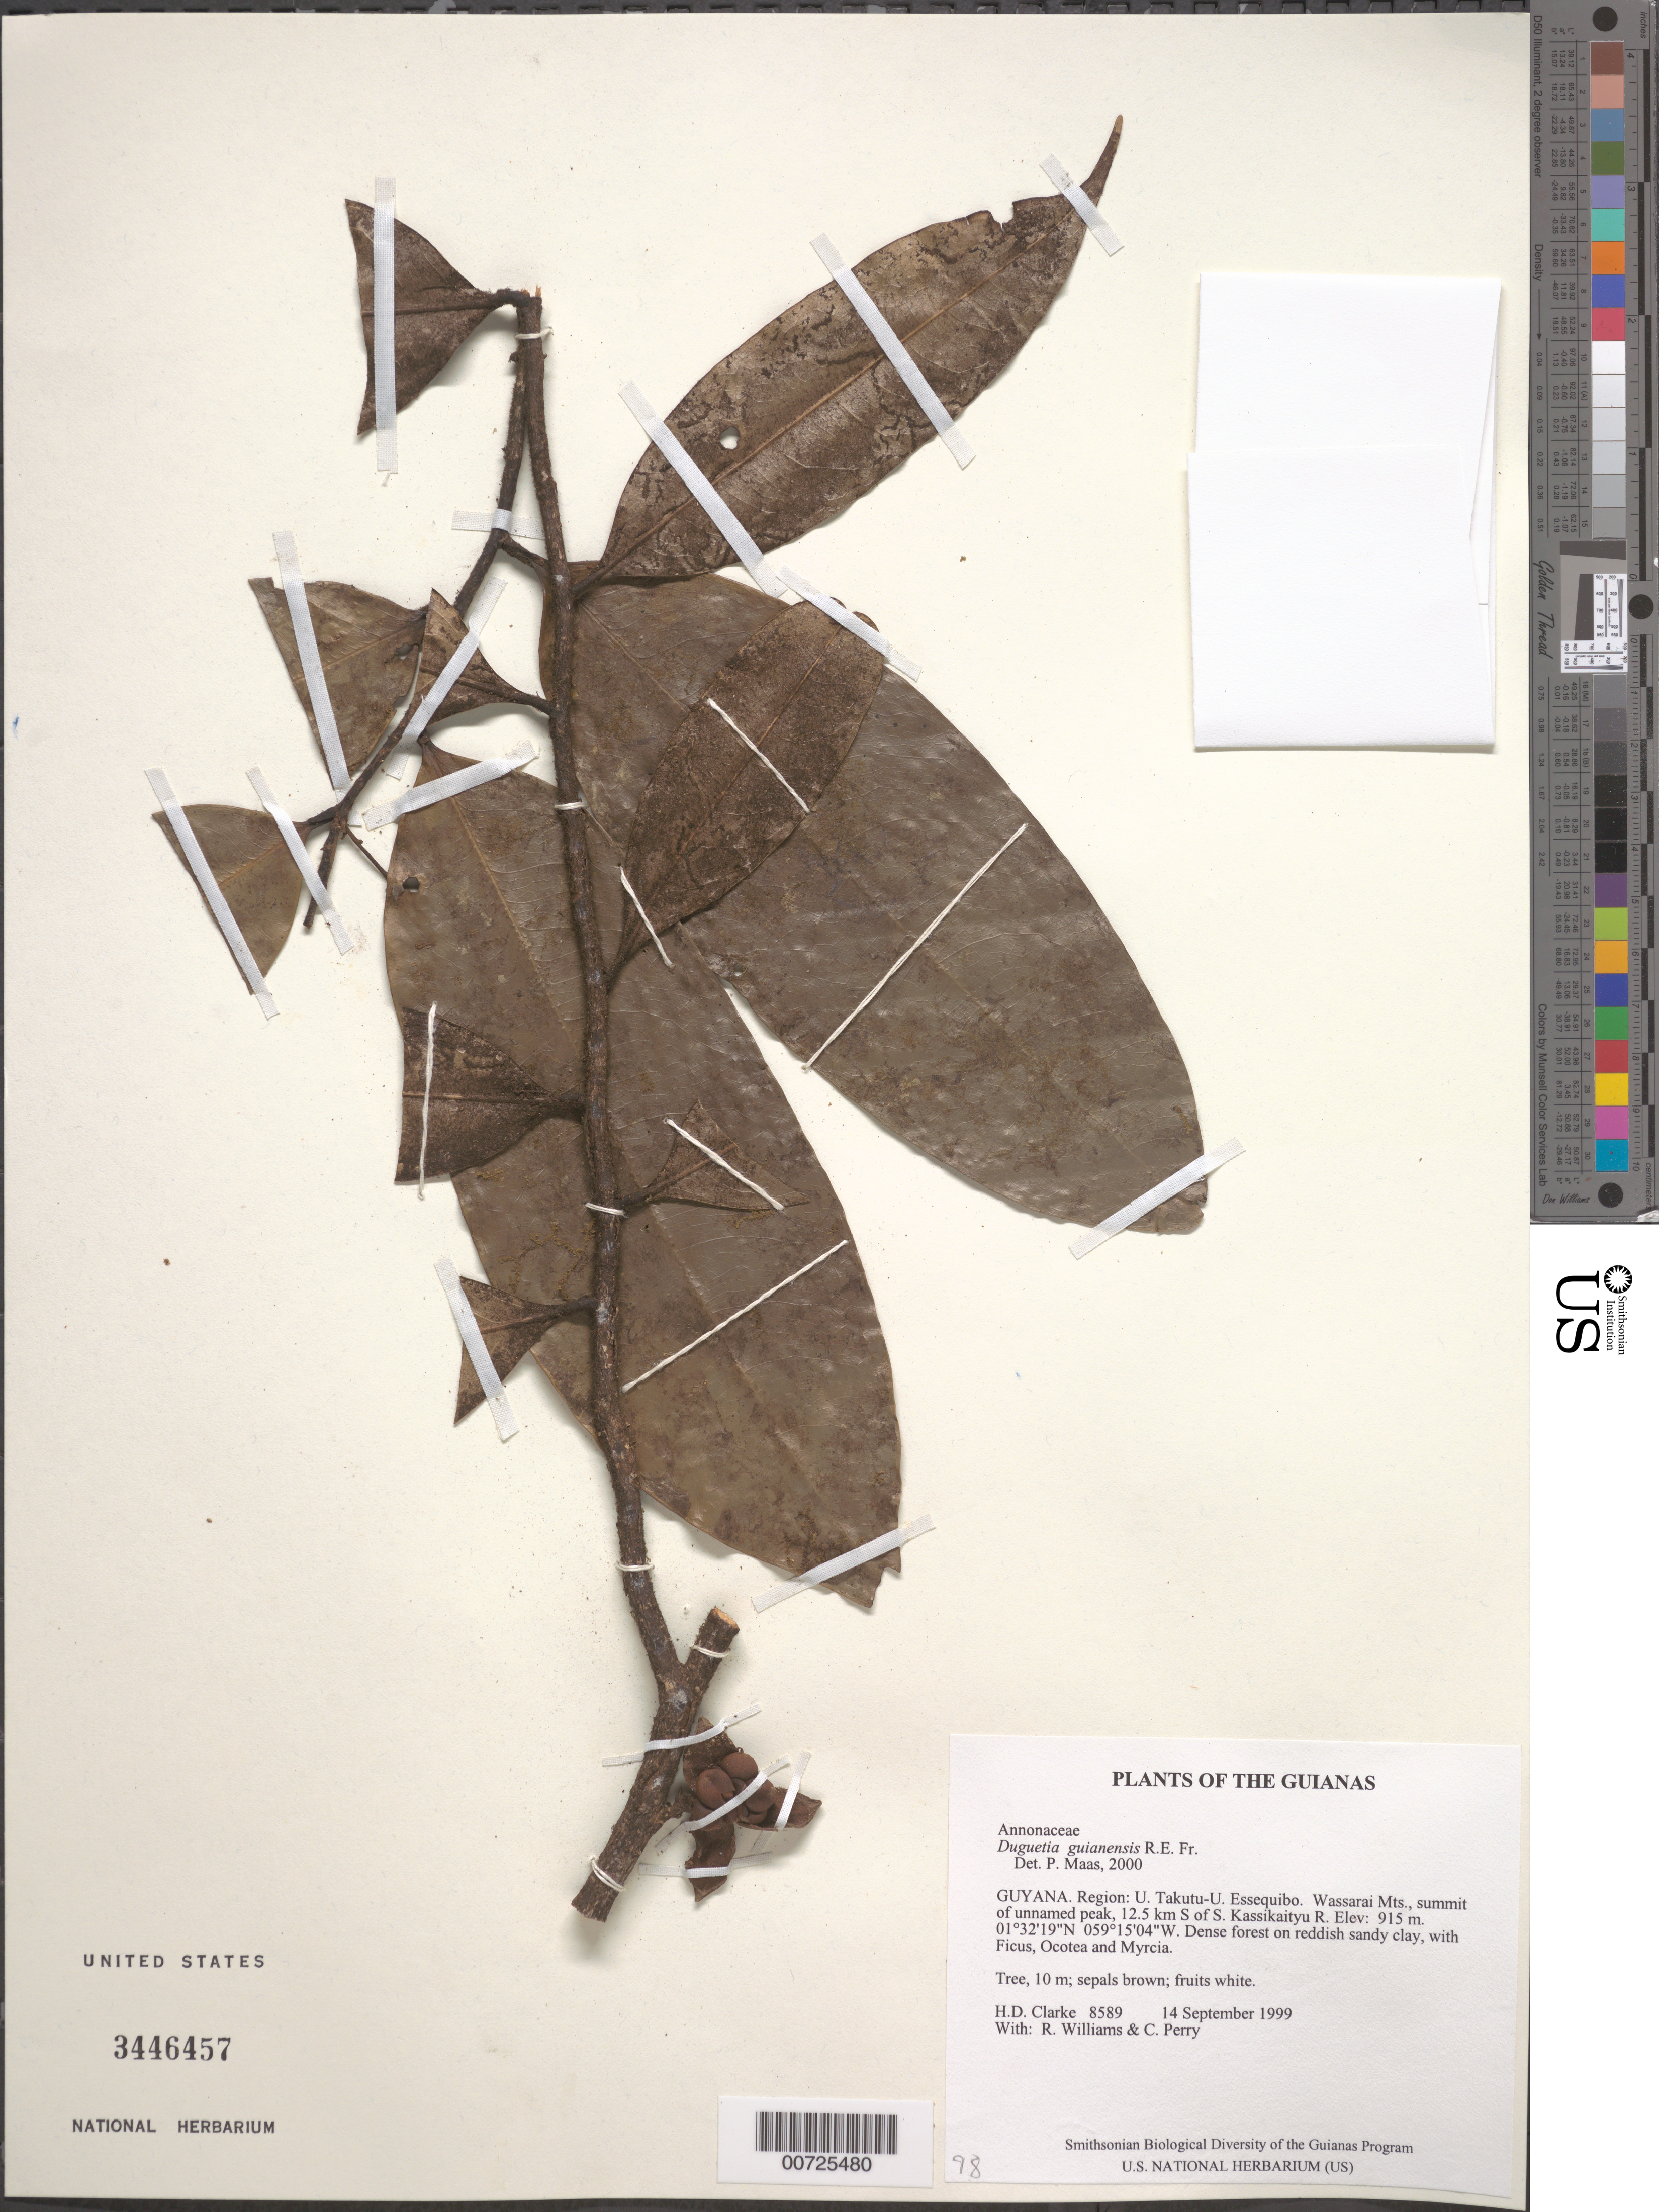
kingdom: Plantae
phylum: Tracheophyta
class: Magnoliopsida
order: Magnoliales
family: Annonaceae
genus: Duguetia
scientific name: Duguetia guianensis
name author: R.E. Fr.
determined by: Maas, Paul J. M.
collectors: H. D. Clarke, R. Williams & C. Perry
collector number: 8589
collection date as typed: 14 September 1999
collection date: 1999-09-14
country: Guyana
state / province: U. Takutu-U. Essequibo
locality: Wassarai Mts., summit of unnamed peak, 12.5 km S of S. Kassikaityu R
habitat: Dense forest on reddish sandy clay, with Ficus, Ocotea and Myrcia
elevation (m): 915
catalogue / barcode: US 3446457